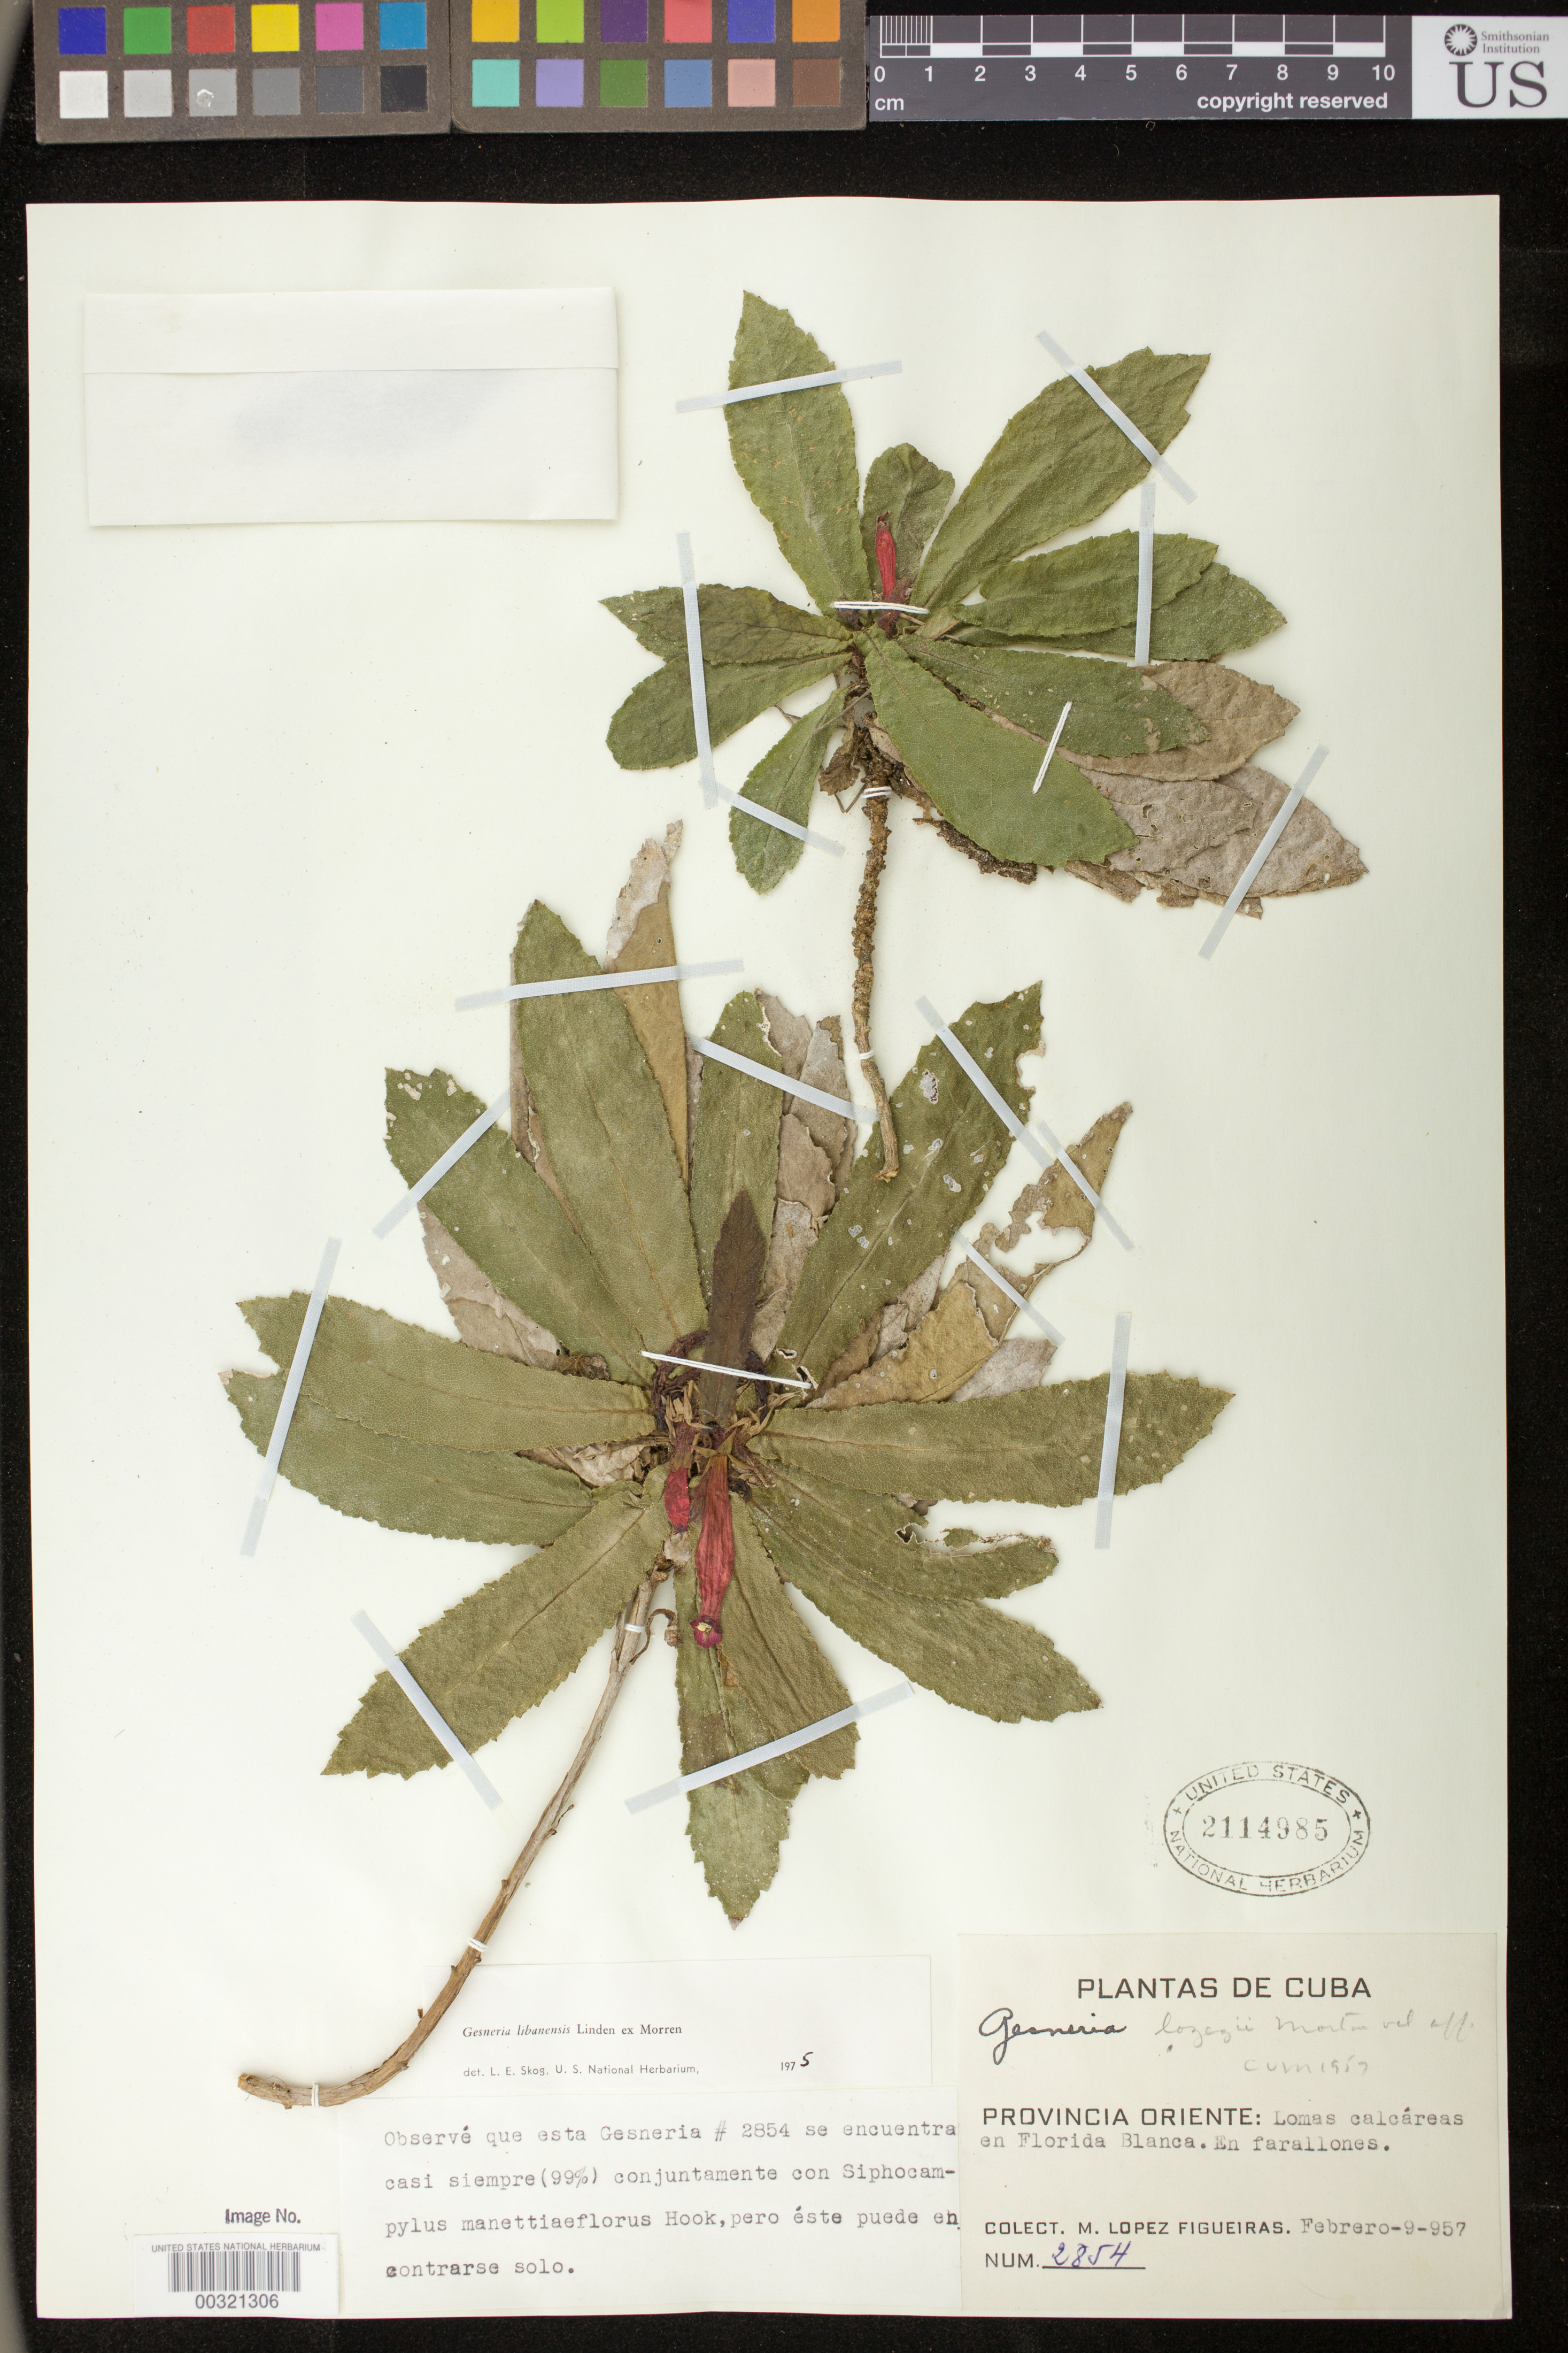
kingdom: Plantae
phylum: Tracheophyta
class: Magnoliopsida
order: Lamiales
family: Gesneriaceae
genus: Gesneria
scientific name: Gesneria libanensis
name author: Linden ex C. Morren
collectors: M. López Figueiras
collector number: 2854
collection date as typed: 09 Feb 1957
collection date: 1957-02-09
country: Cuba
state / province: Oriente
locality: Florida Blanca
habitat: Lomas calcareas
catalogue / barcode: US 2114985